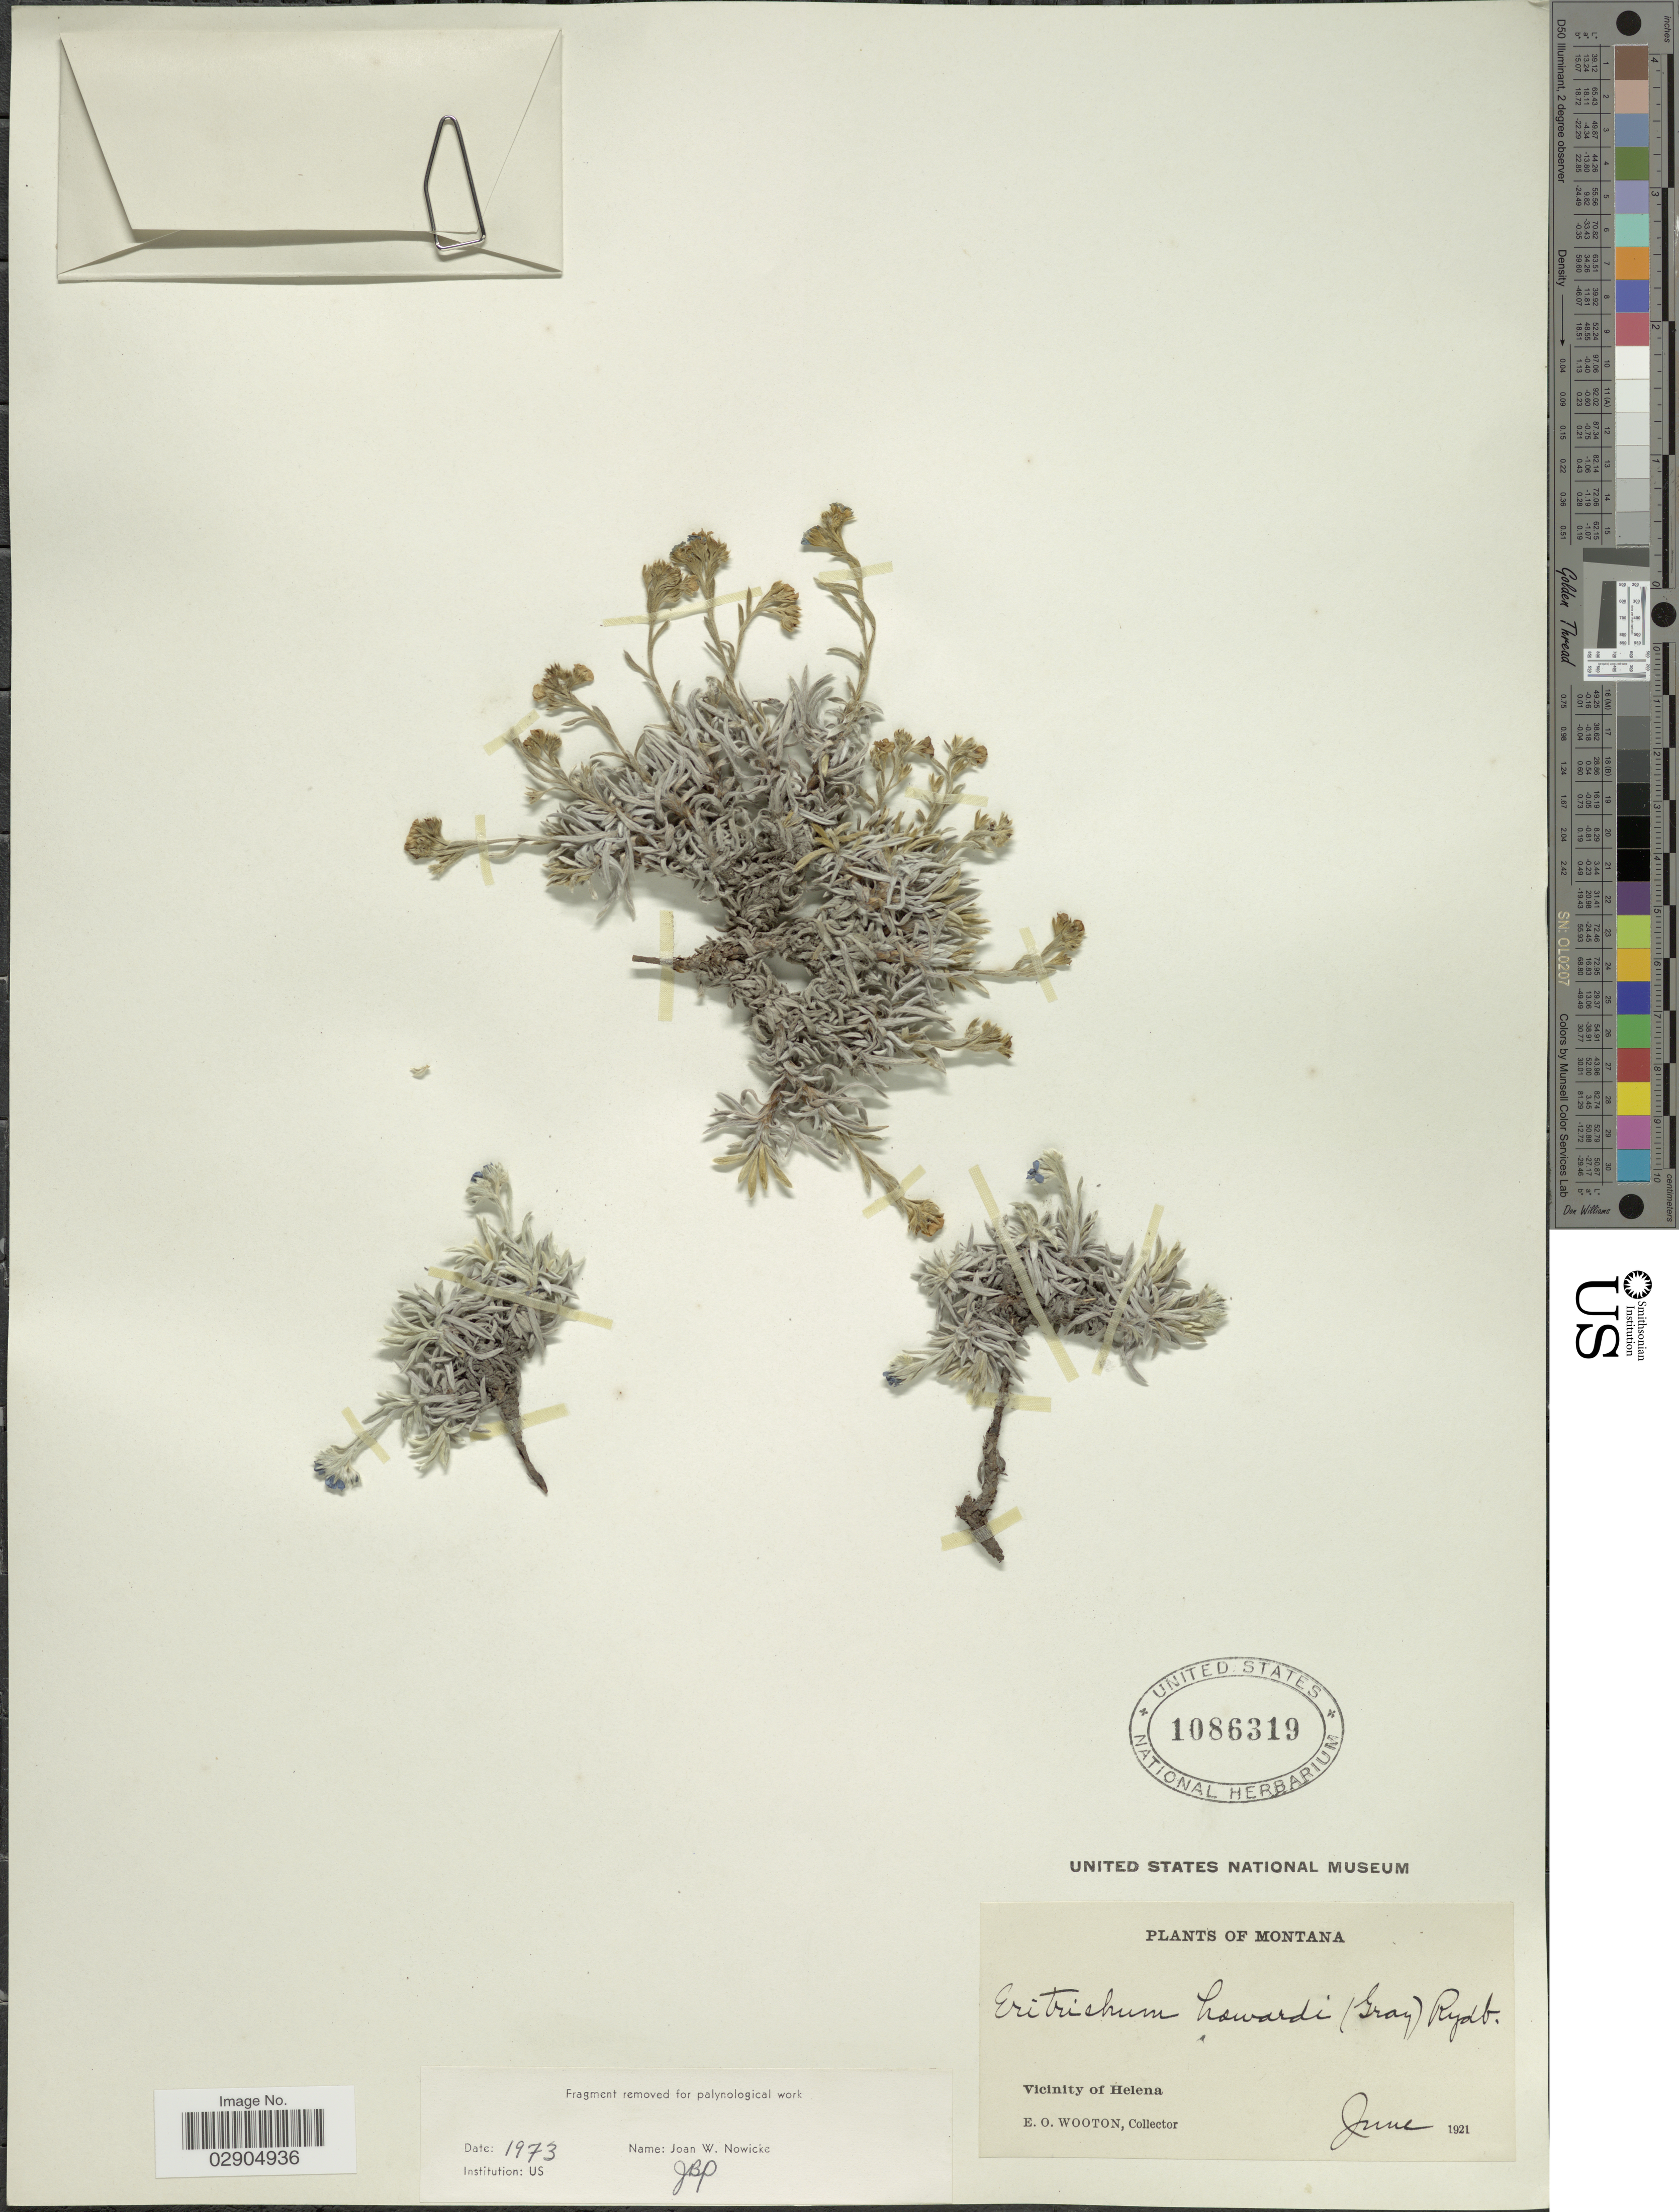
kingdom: Plantae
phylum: Tracheophyta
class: Magnoliopsida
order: Boraginales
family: Boraginaceae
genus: Eritrichium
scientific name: Eritrichium howardii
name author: (A. Gray) Rydb.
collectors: E. O. Wooton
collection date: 1921-06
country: United States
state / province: Montana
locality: Vicinity of Helena.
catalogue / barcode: US 1086319